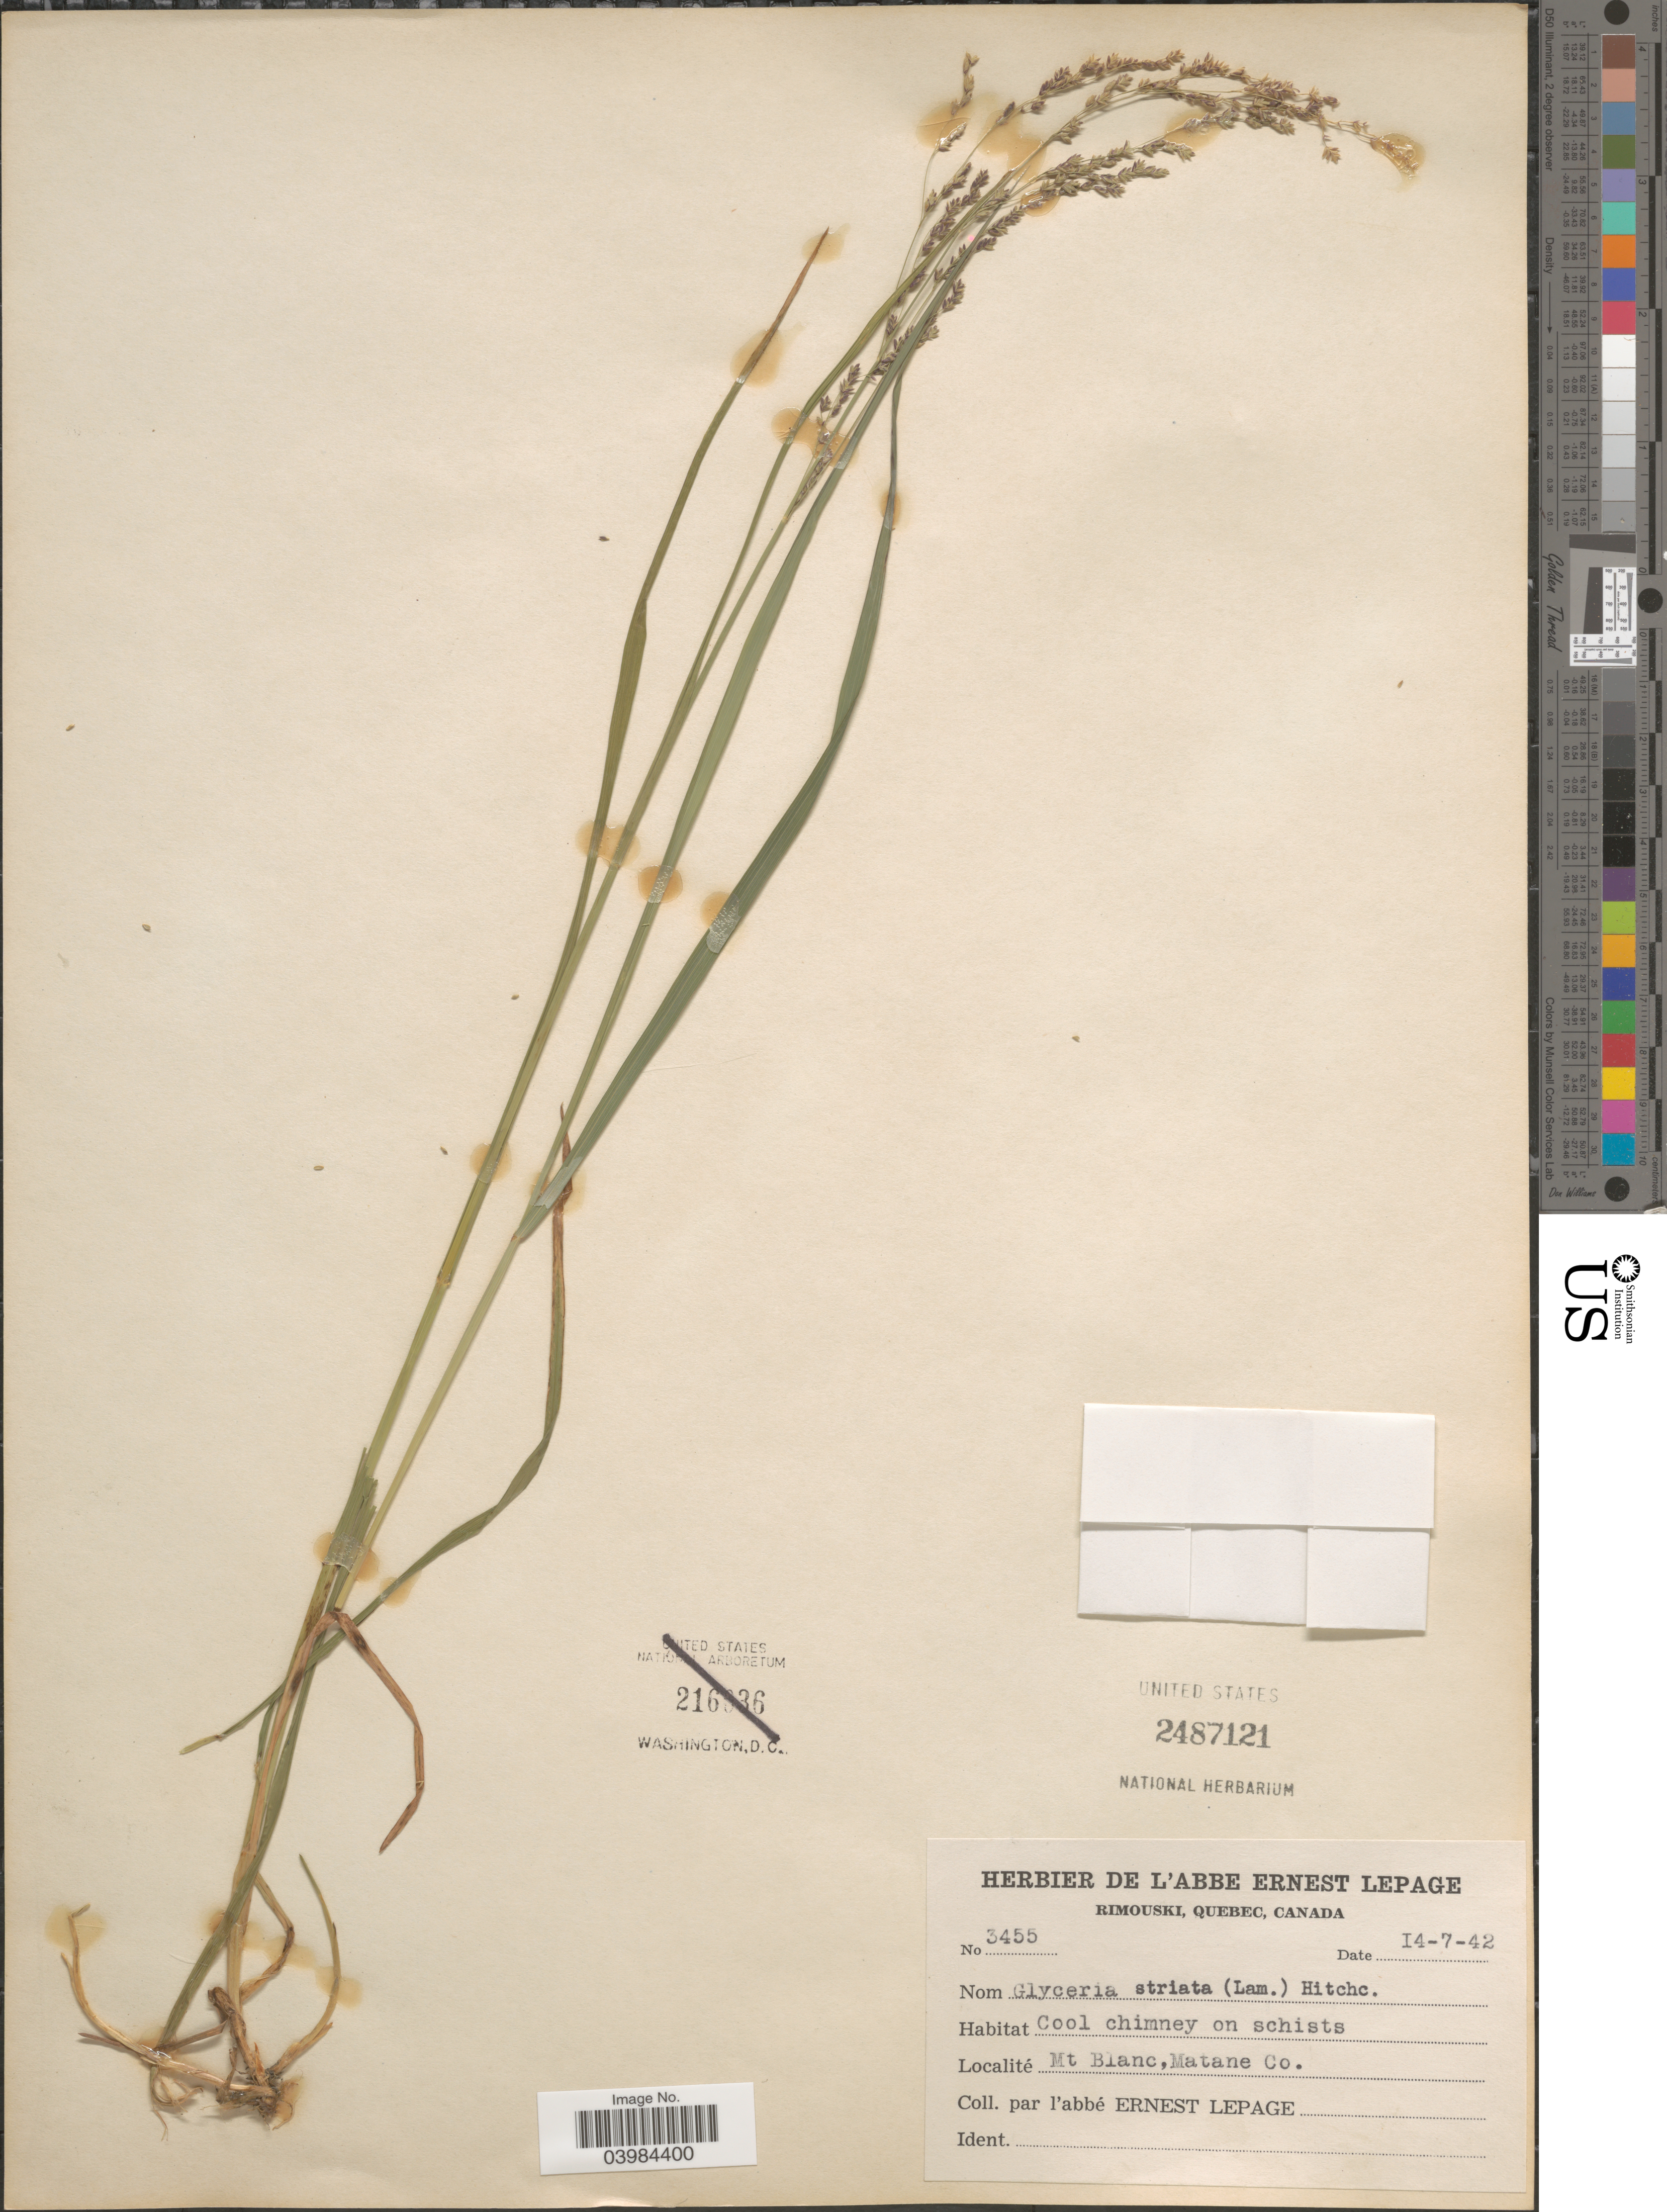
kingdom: Plantae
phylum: Tracheophyta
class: Liliopsida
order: Poales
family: Poaceae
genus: Glyceria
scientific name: Glyceria striata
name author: (Lam.) Hitchc.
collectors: E. Lepage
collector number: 3455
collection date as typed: Transcribed d/m/y: 14/7/42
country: Canada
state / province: Quebec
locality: Mt Blanc, Matane Co.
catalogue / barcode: US 2487121